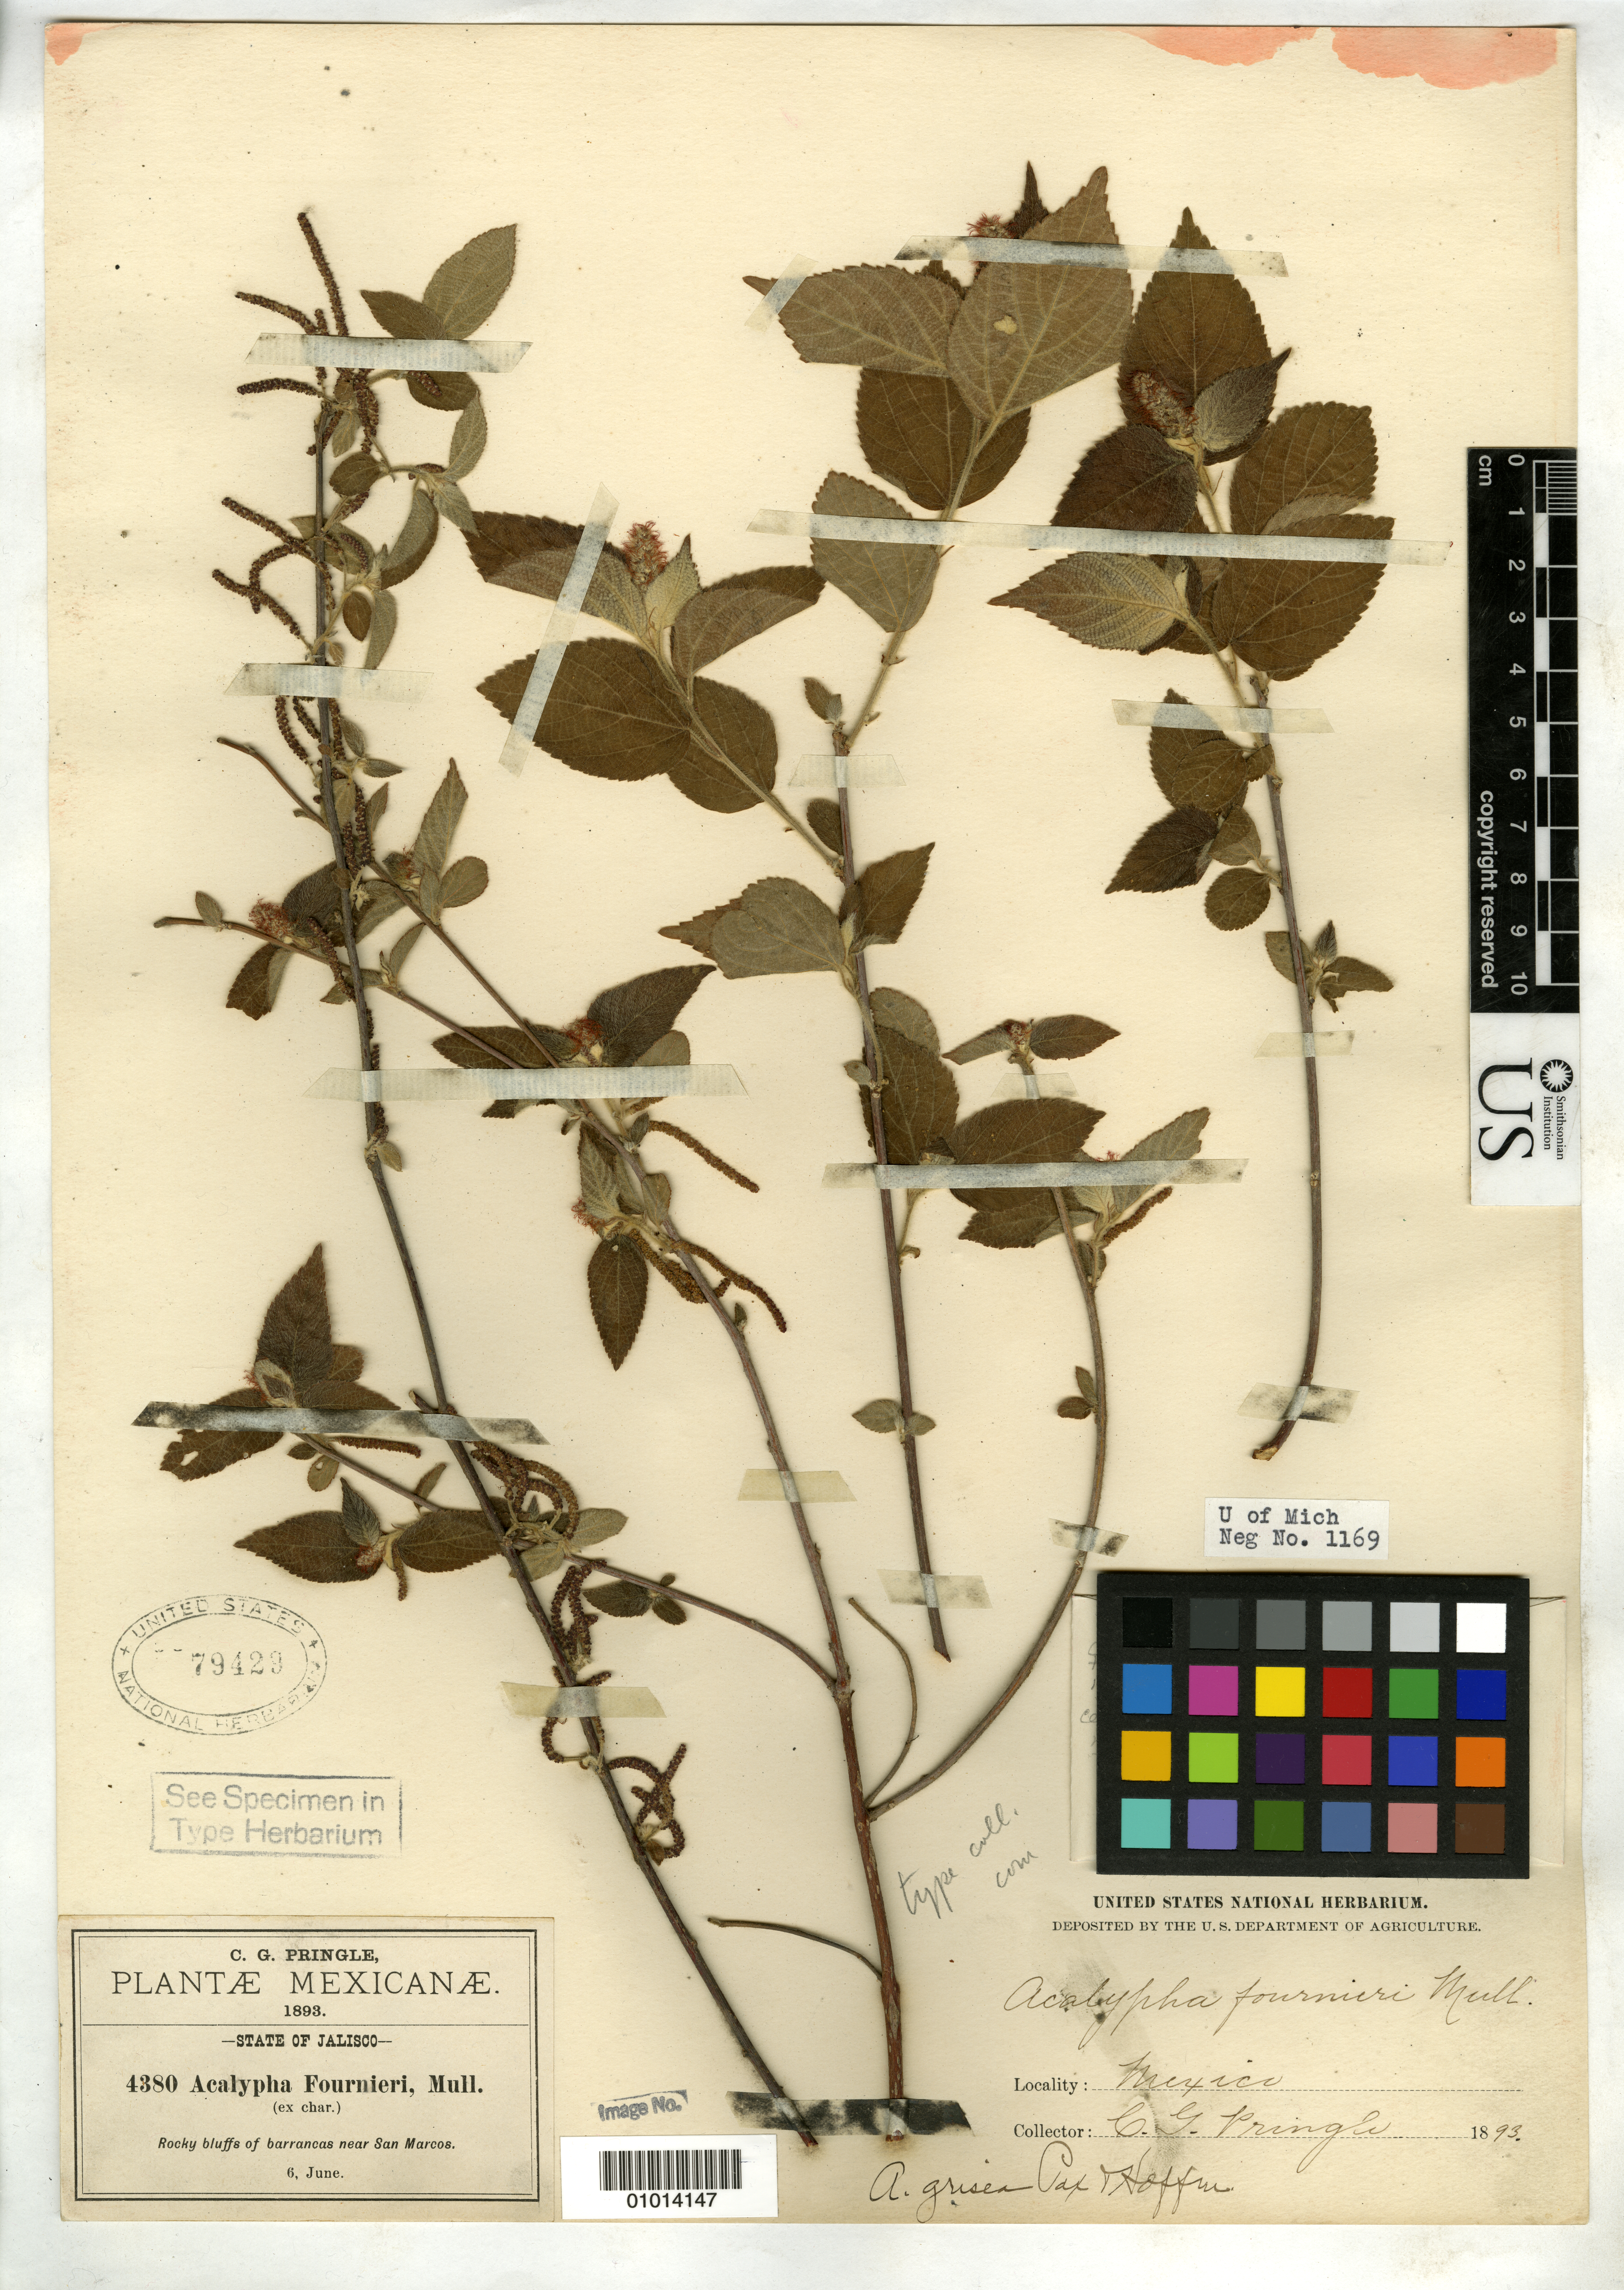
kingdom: Plantae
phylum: Tracheophyta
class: Magnoliopsida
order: Malpighiales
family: Euphorbiaceae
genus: Acalypha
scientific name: Acalypha grisea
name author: Pax & K. Hoffm. in Engl.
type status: Isotype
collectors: C. G. Pringle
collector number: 4380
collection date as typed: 06 Jun 1893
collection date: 1893-06-06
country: Mexico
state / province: Jalisco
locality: Rocky bluffs of barrancas near San Marcos.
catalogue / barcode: US 79429